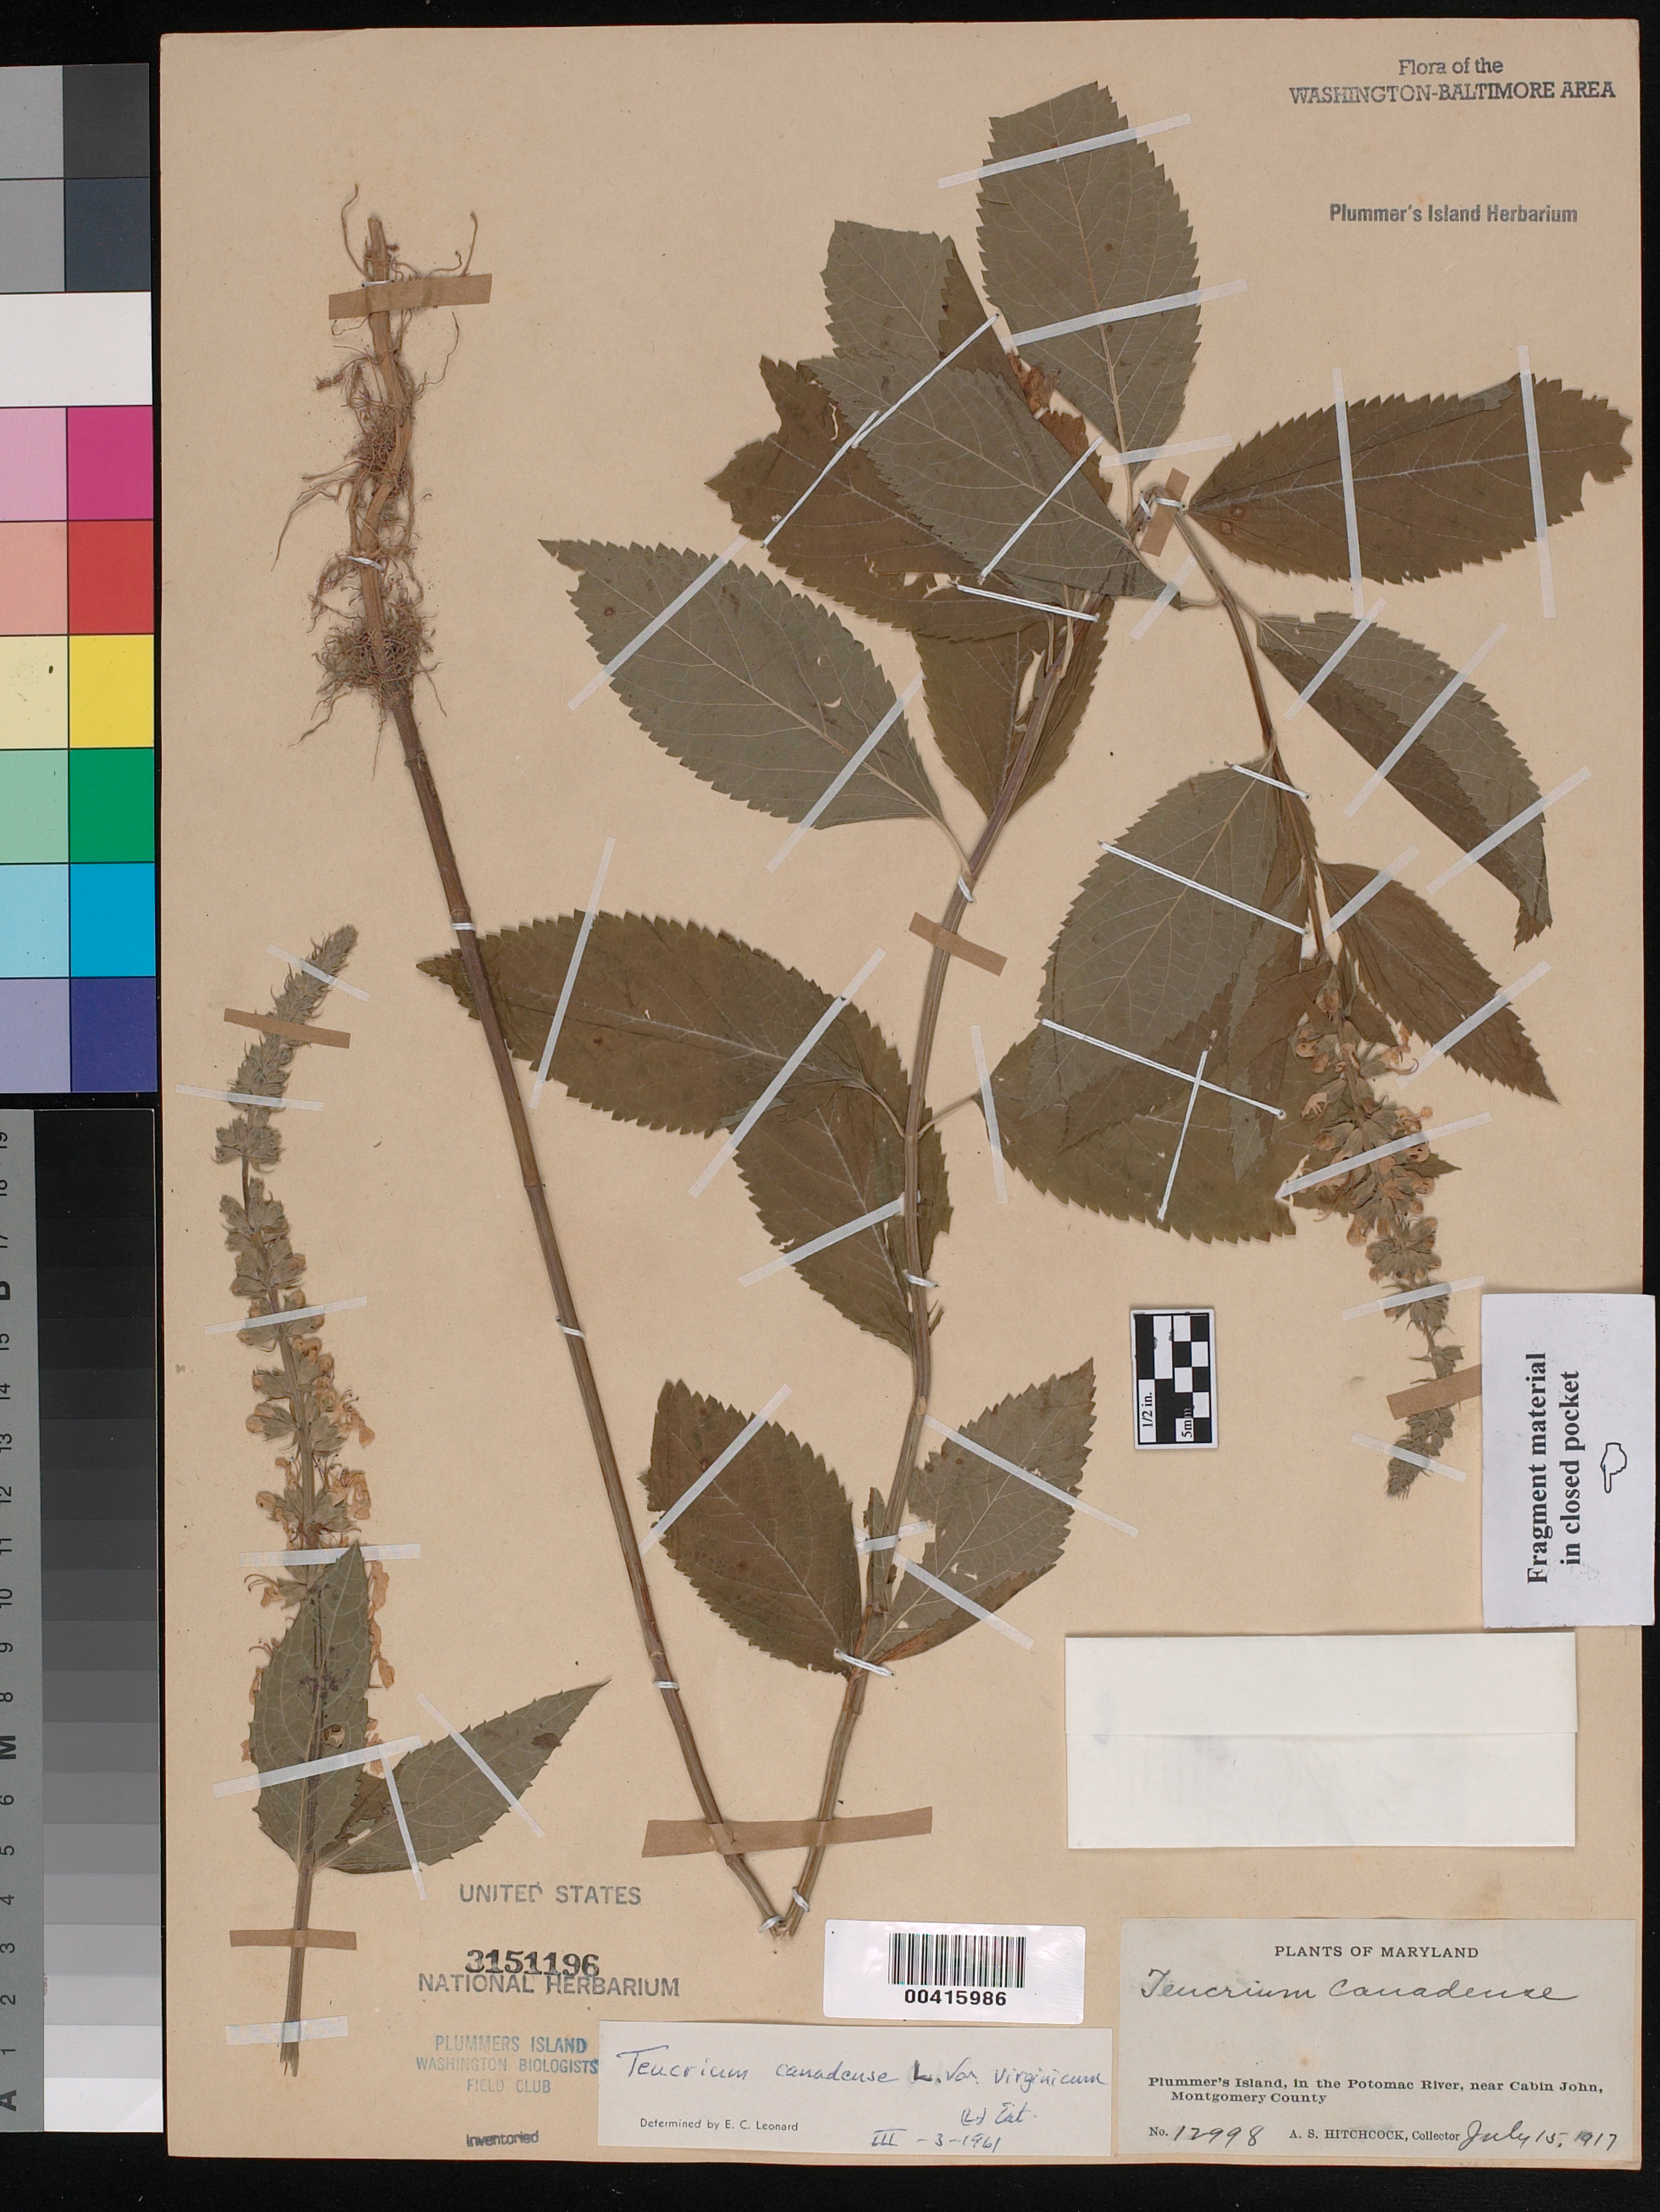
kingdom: Plantae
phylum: Tracheophyta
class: Magnoliopsida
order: Lamiales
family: Lamiaceae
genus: Teucrium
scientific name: Teucrium canadense var. virginicum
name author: L.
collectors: A. S. Hitchcock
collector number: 12998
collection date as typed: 15 Jul 1917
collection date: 1917-07-15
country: United States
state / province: Maryland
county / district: Montgomery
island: Plummers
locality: Plummer's Island C. & O. Canal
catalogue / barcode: US 3151196